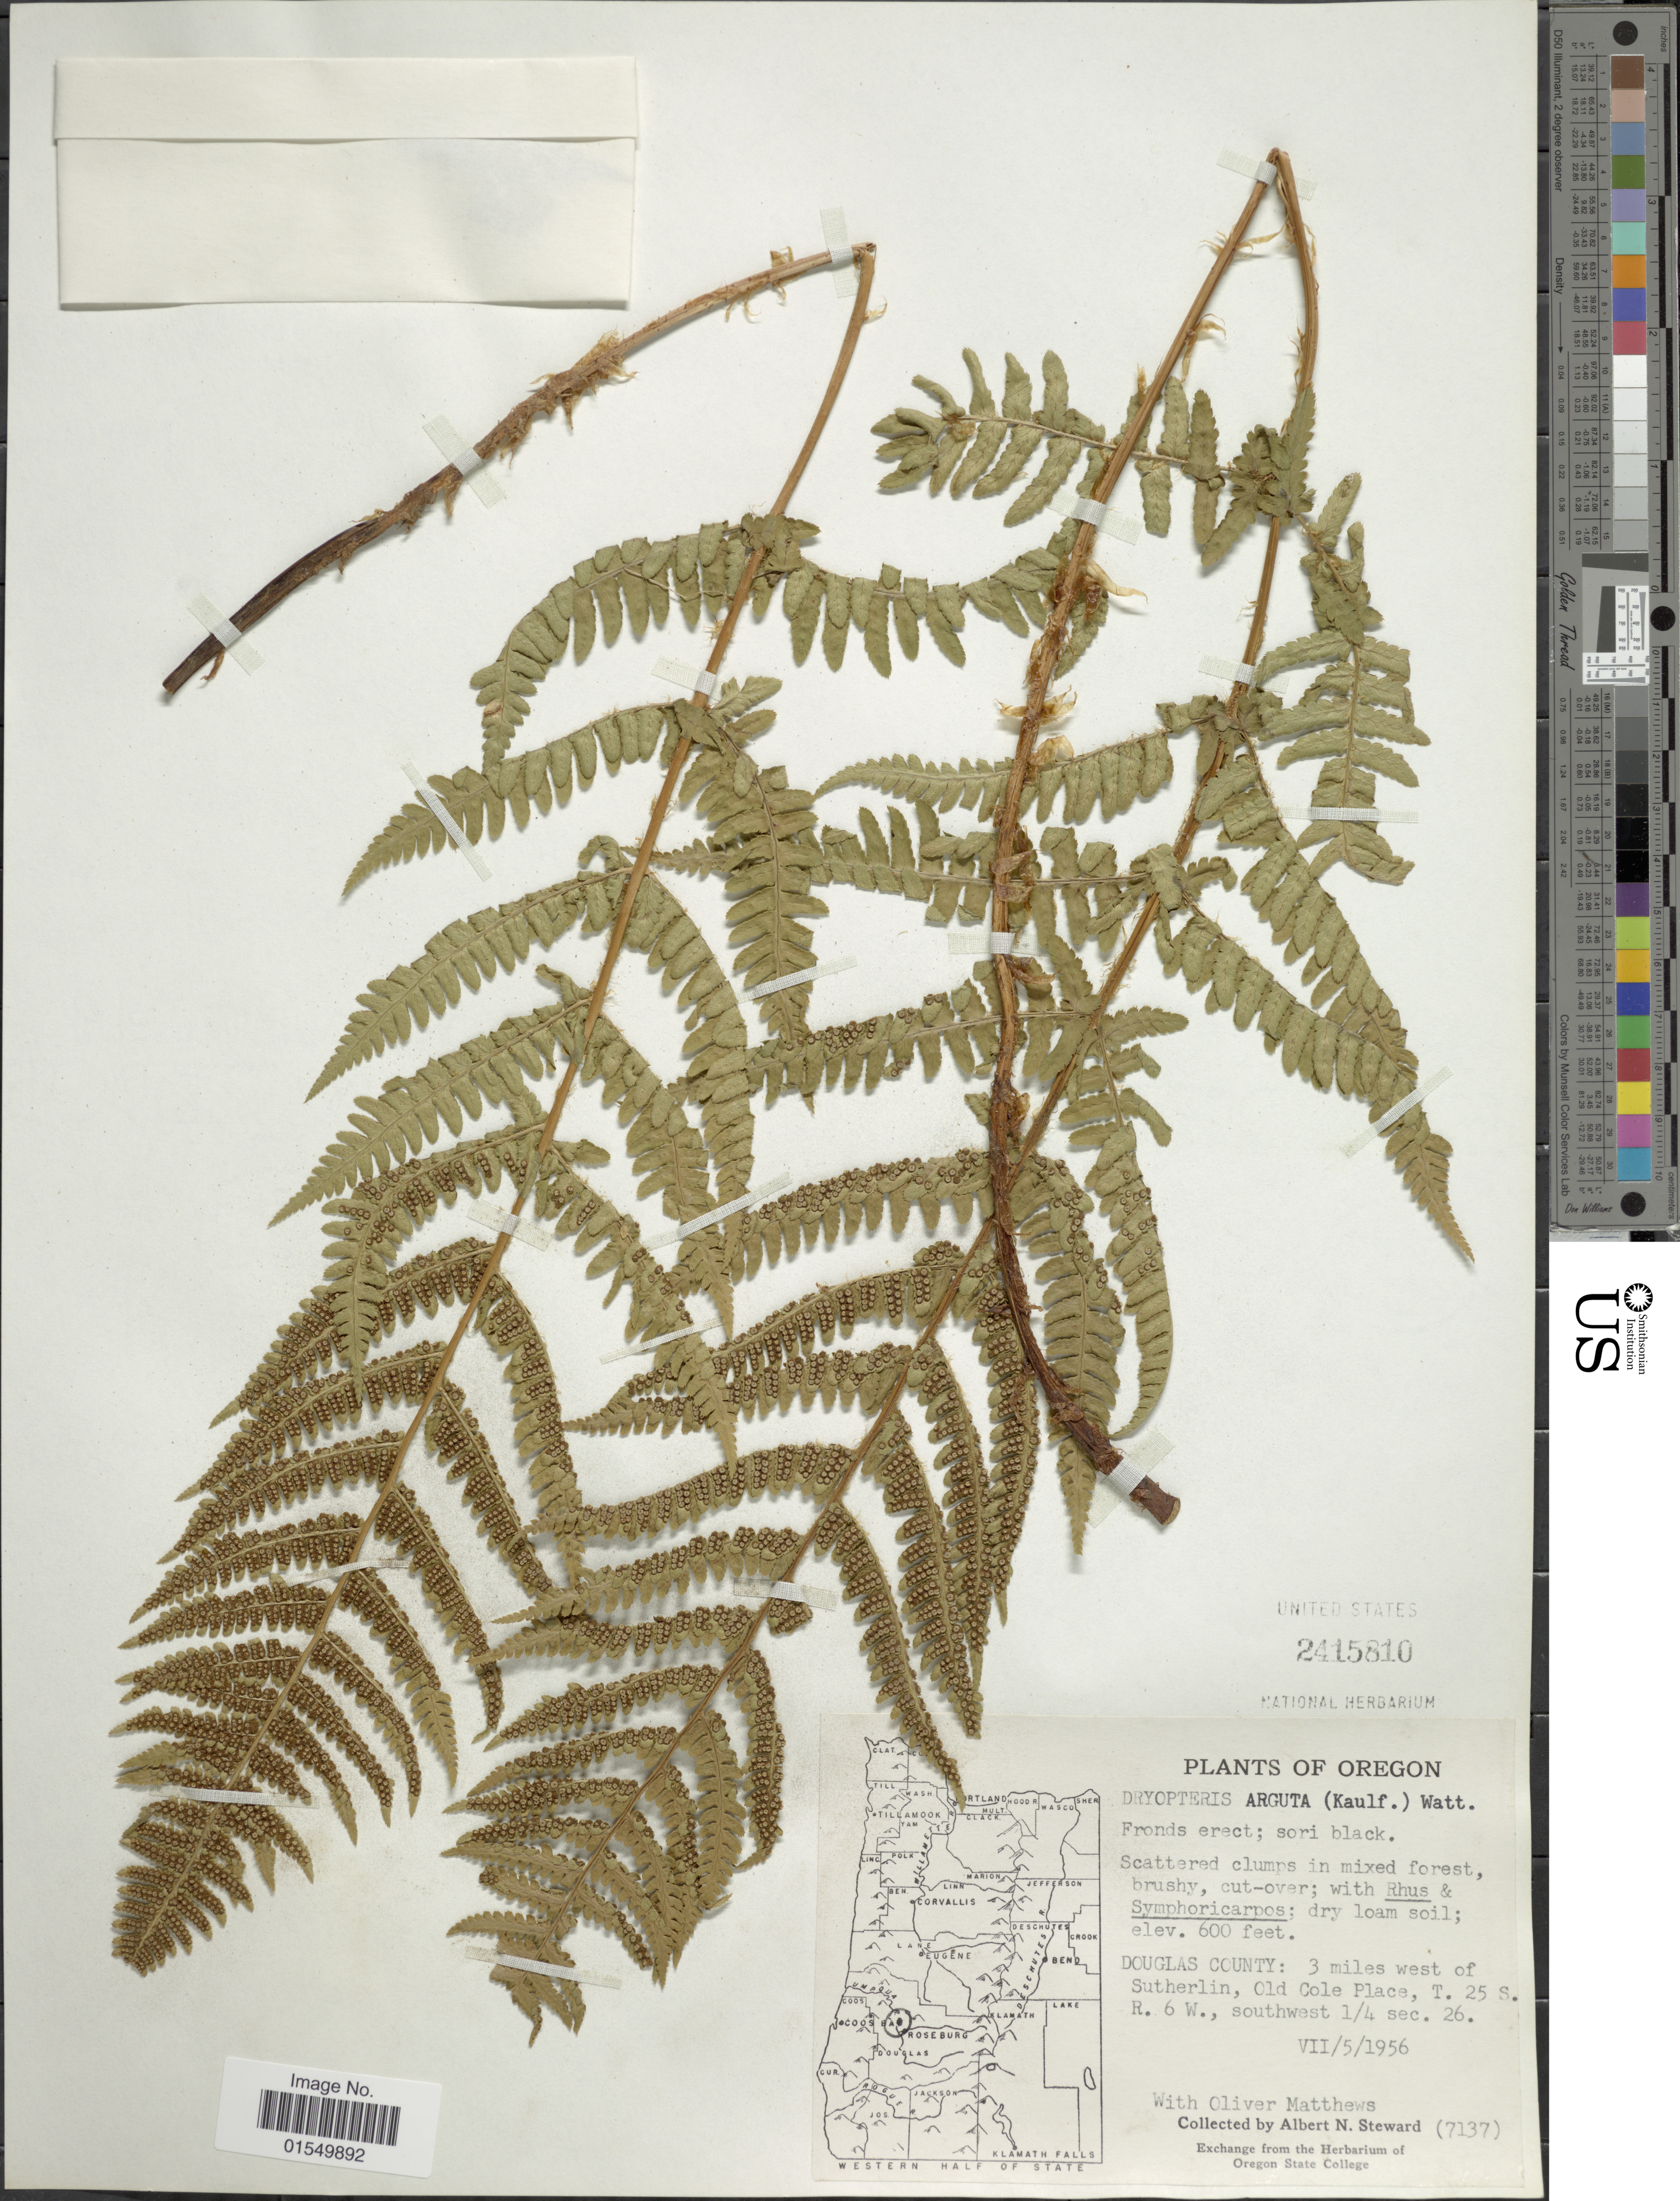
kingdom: Plantae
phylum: Tracheophyta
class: Polypodiopsida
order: Polypodiales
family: Dryopteridaceae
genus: Dryopteris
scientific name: Dryopteris arguta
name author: (Kaulf.) Maxon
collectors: A. N. Steward & O. V. Matthews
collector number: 7137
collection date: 1956-07-05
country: United States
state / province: Oregon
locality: Douglas County: 3 miles west of Sutherlin, Old Cole Place, T. 25 S. , R. 6 W., southwest of 1/4 sec. 26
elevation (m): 183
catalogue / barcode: US 2415810